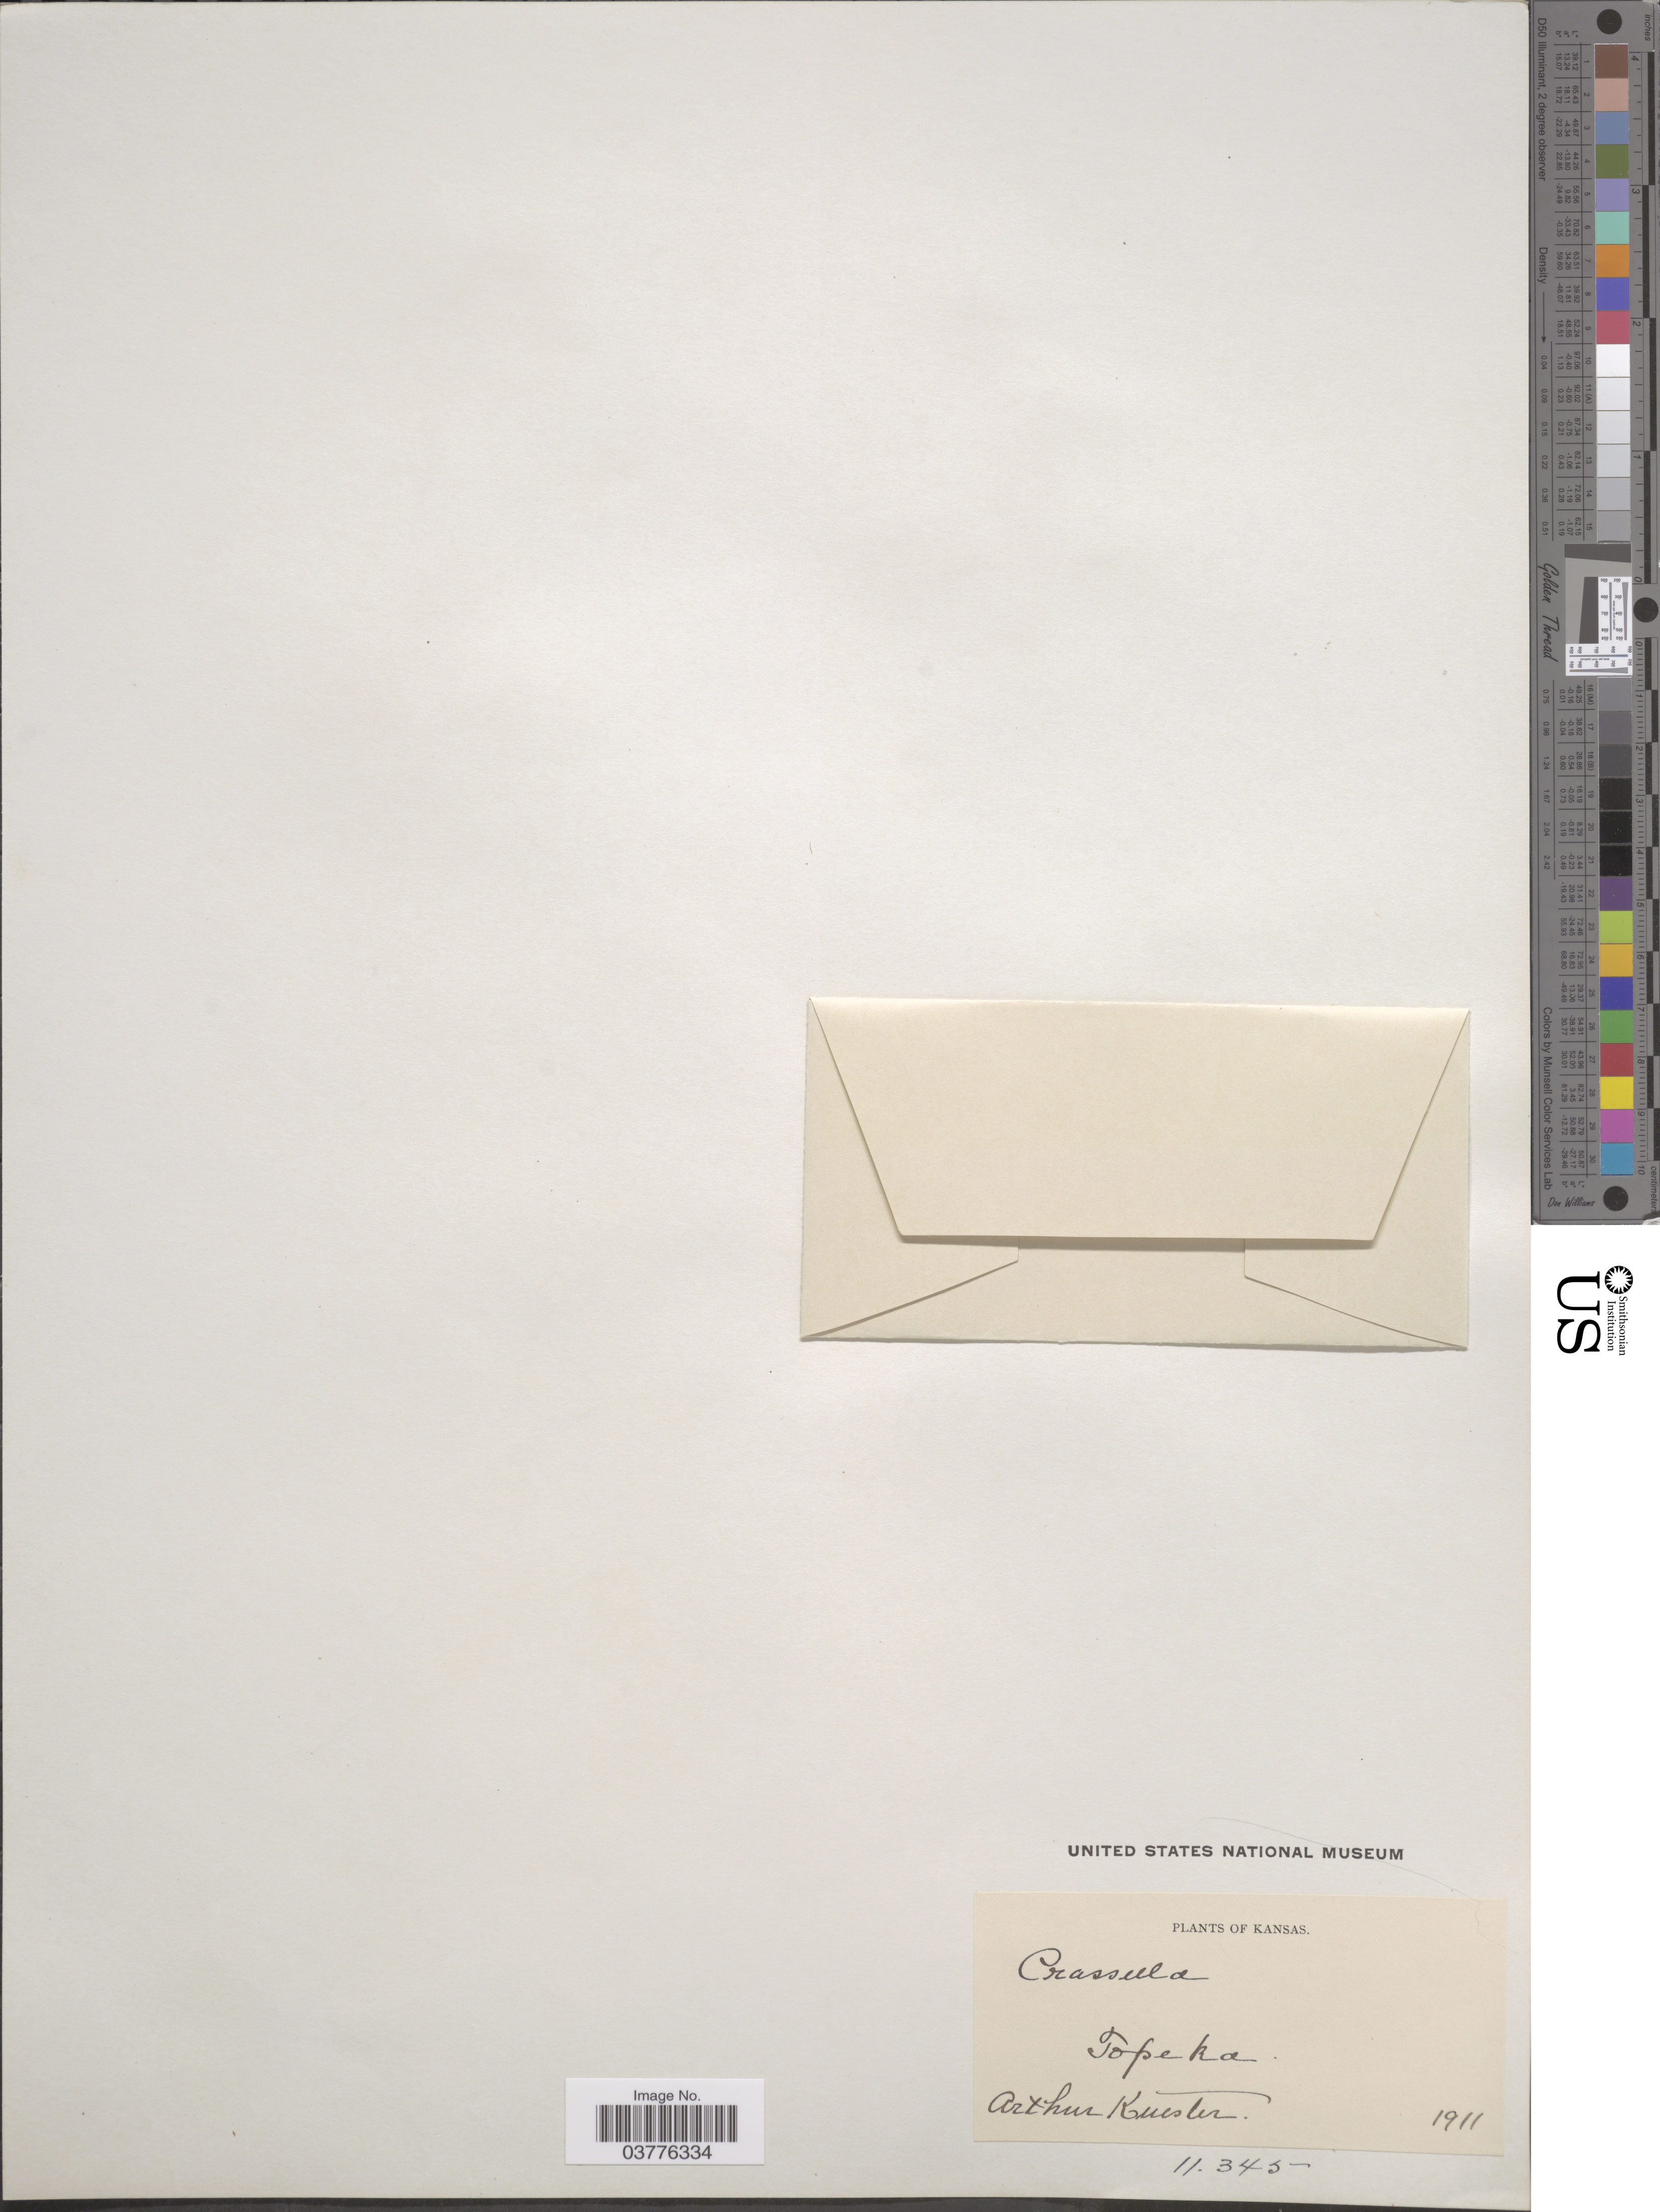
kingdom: Plantae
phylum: Tracheophyta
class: Magnoliopsida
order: Saxifragales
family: Crassulaceae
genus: Crassula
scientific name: Crassula sp.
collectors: A. Kuester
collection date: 1911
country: United States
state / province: Kansas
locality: Topeka.